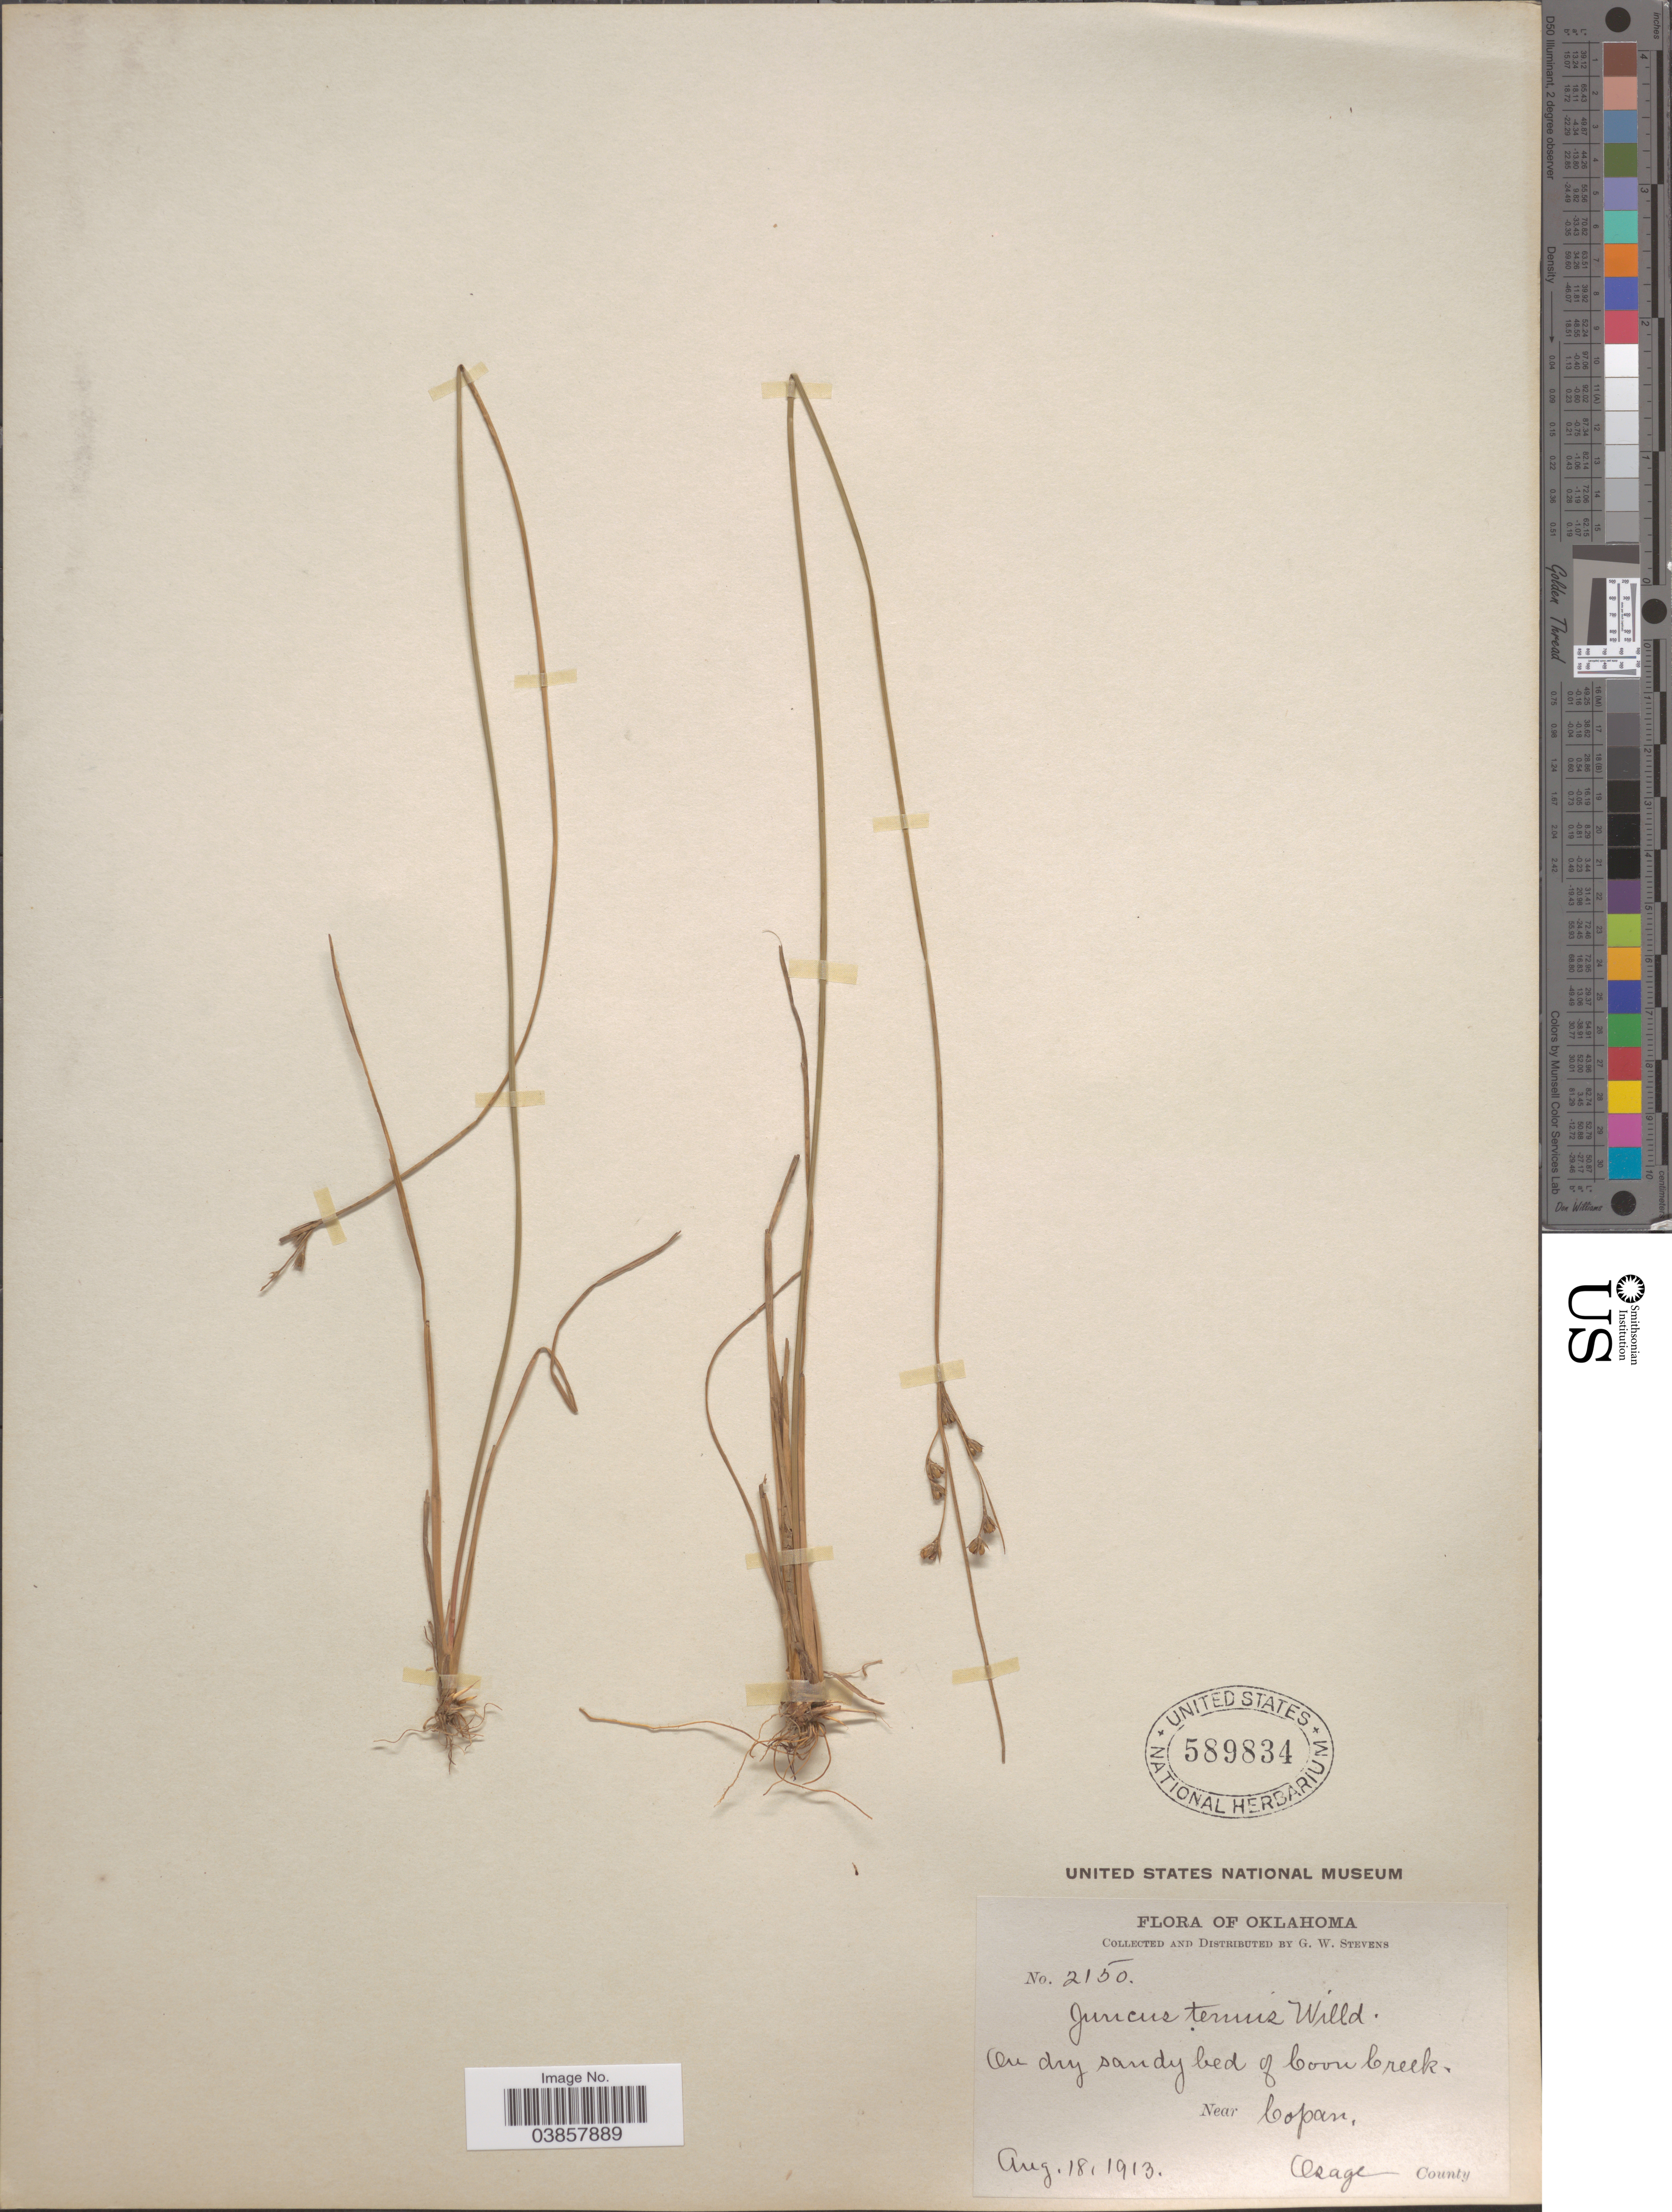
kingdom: Plantae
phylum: Tracheophyta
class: Liliopsida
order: Poales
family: Juncaceae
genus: Juncus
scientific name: Juncus tenuis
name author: Willd.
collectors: G. W. Stevens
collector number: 2150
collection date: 1913-08-18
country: United States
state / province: Oklahoma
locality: On dry sandy bed of Coon Creek. Near Copan, Ozage County.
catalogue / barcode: US 589834